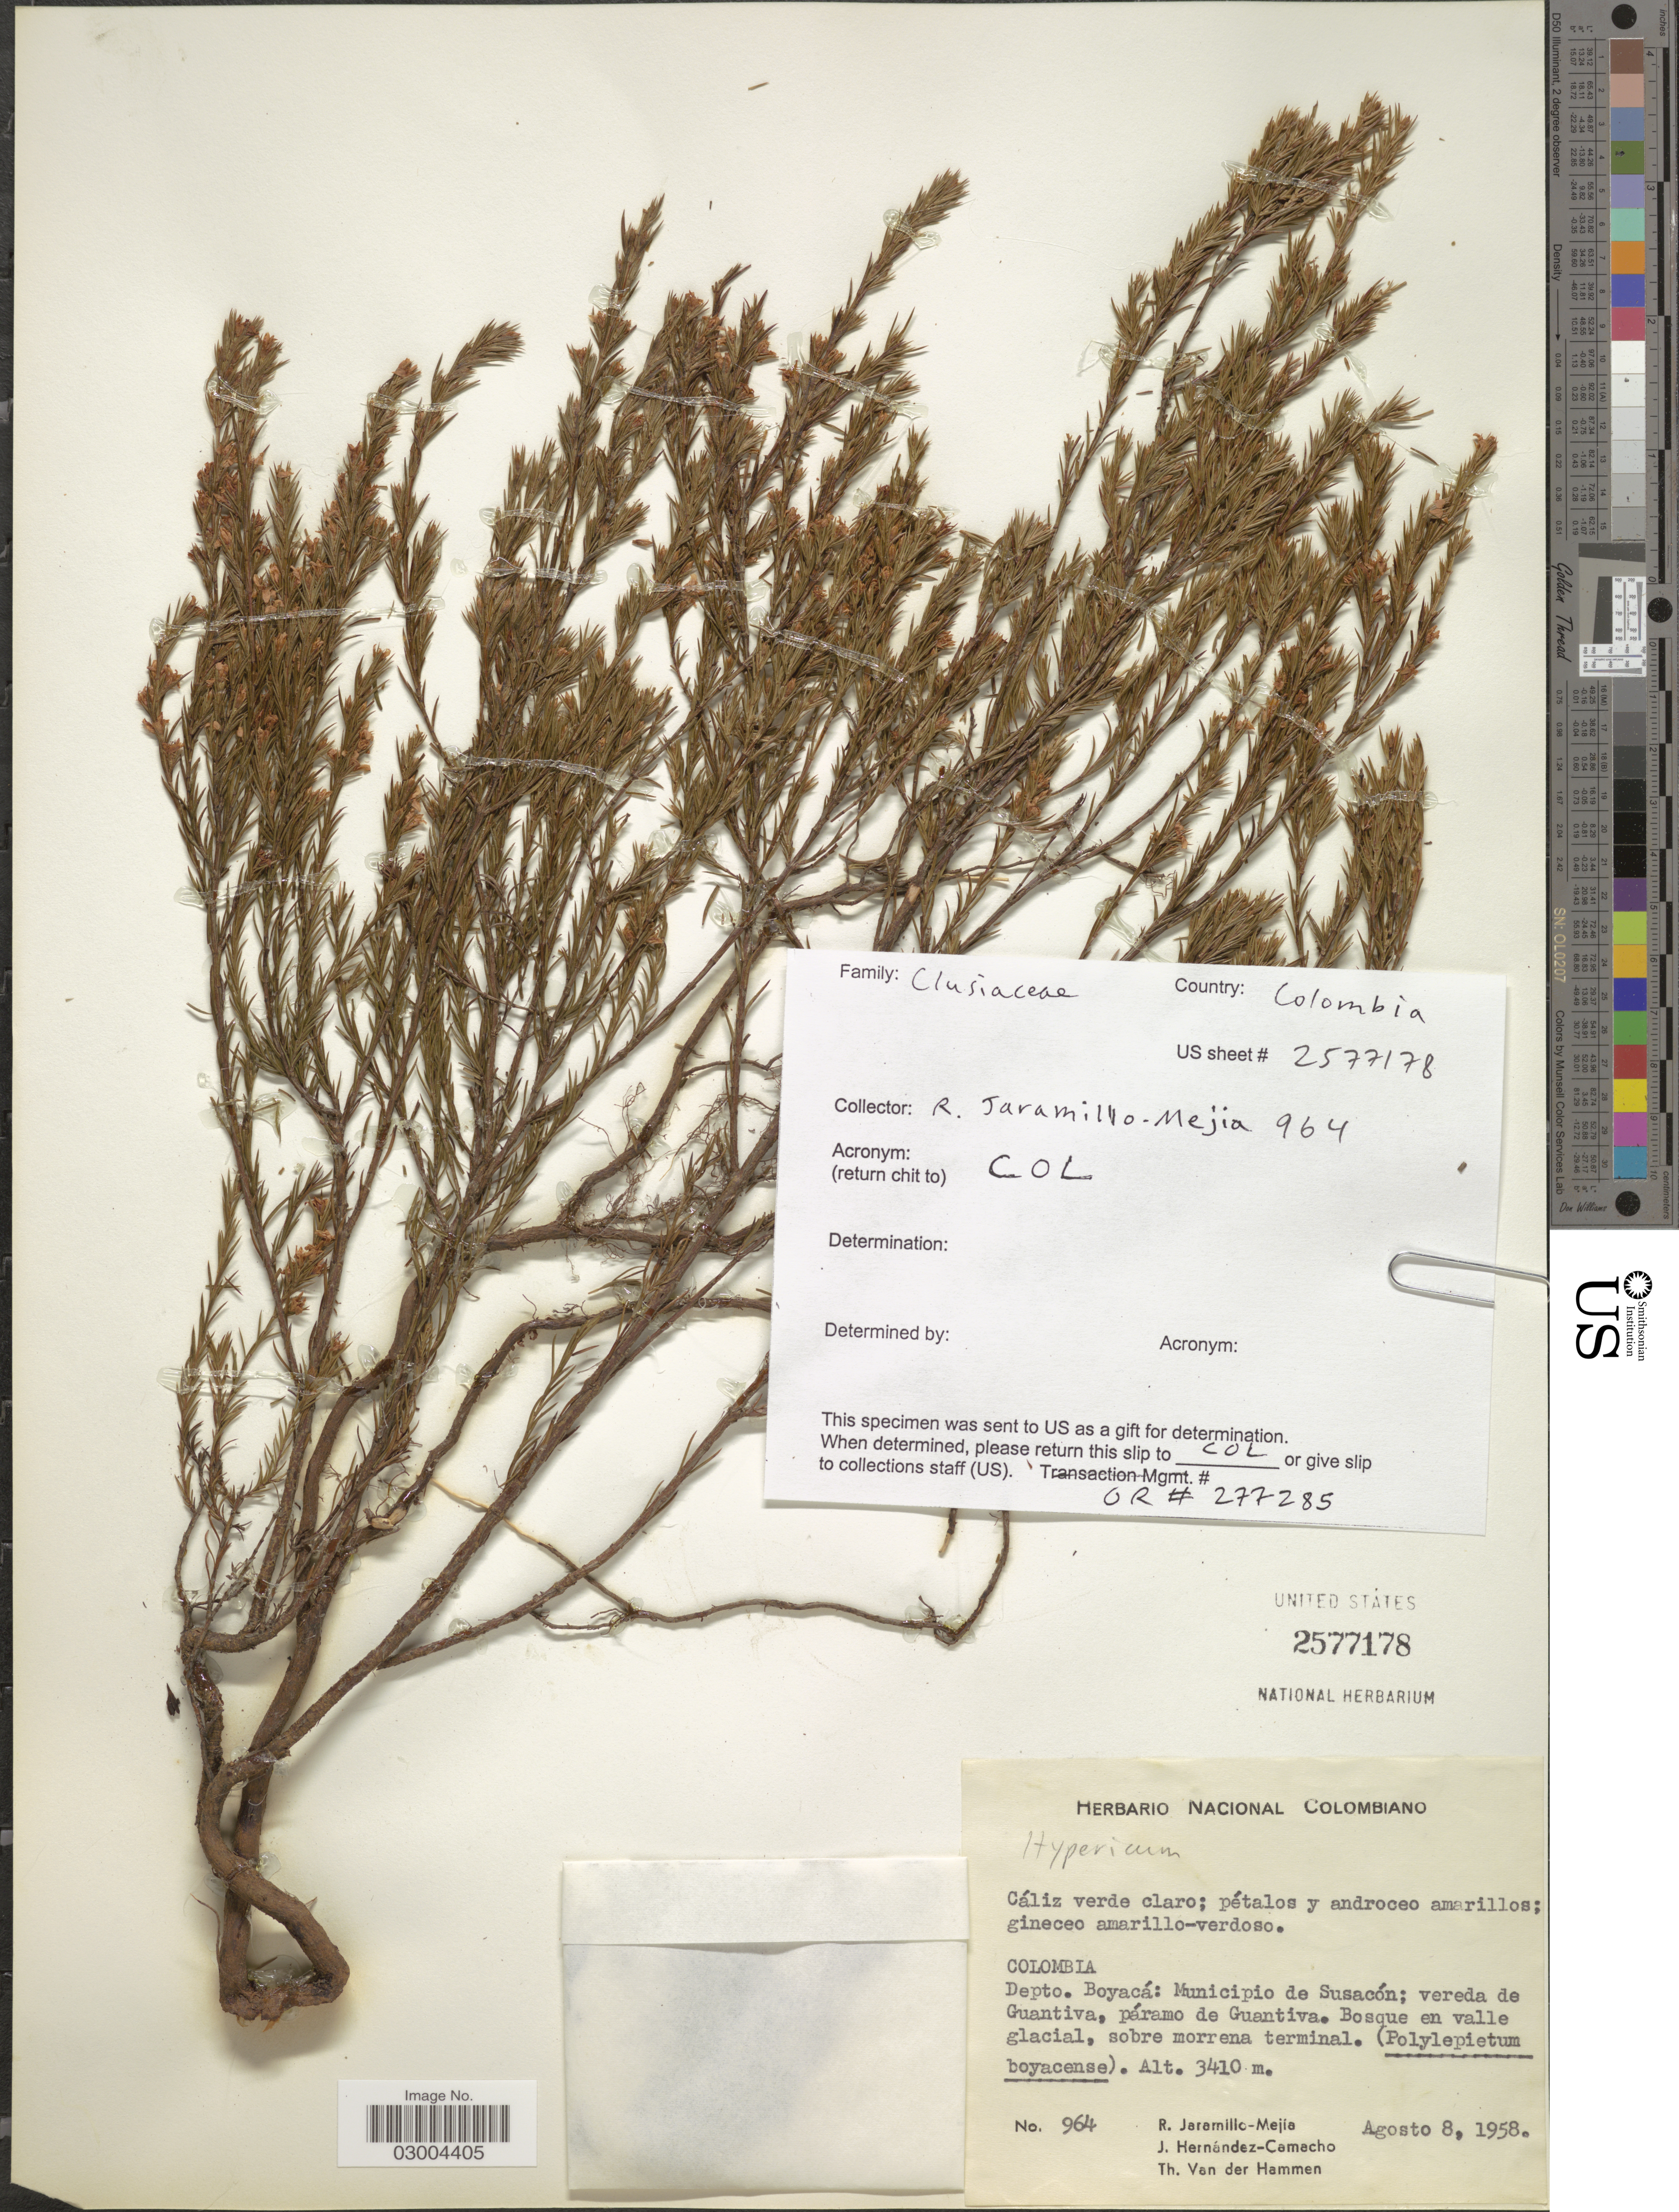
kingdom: Plantae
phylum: Tracheophyta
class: Magnoliopsida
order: Malpighiales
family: Hypericaceae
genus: Hypericum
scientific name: Hypericum sp.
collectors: R. Jaramillo M., J. Hernández-Camacho & T. Van der Hammen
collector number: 964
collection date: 1958-08-08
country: Colombia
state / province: Boyacá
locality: Depto. Boyacá: Municipio de Susacón; vereda de Guantiva, páramo de Guantiva.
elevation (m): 3410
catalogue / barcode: US 2577178